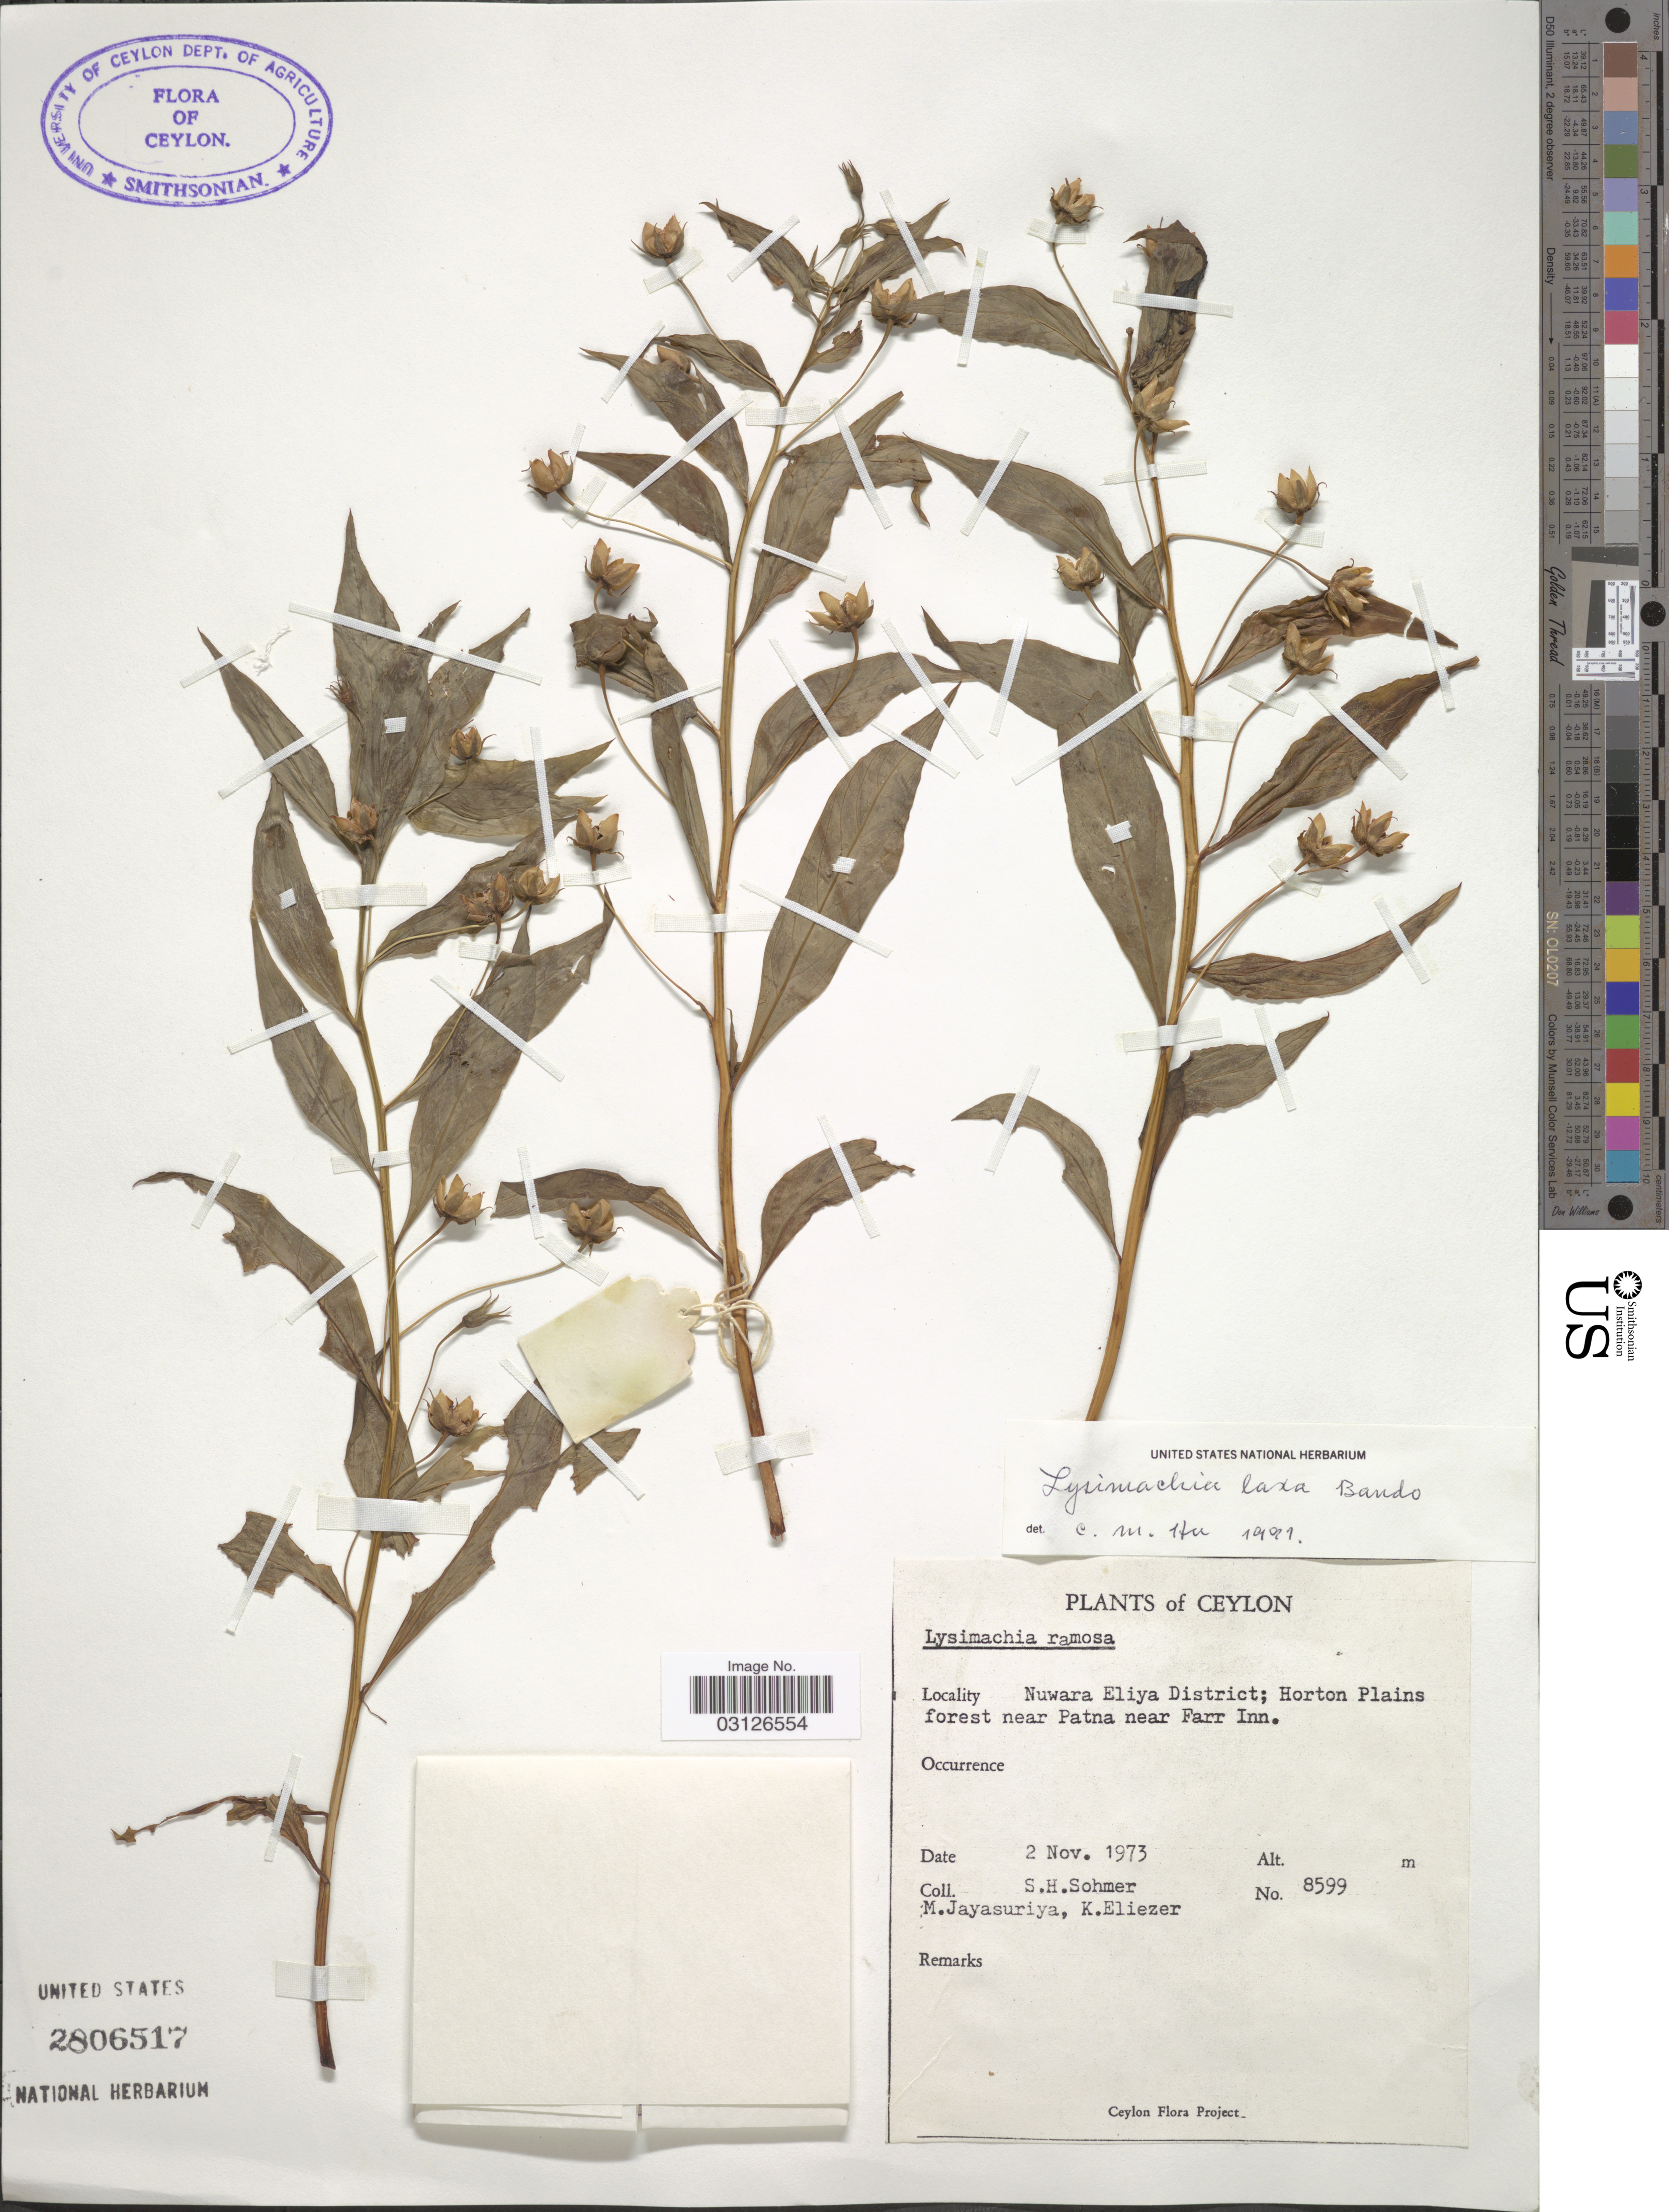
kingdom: Plantae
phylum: Tracheophyta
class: Magnoliopsida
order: Ericales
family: Primulaceae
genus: Lysimachia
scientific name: Lysimachia laxa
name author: Baudo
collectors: S. H. Sohmer, M. Jayasuriya & K. Eliezer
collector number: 8599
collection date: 1973-11-02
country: Sri Lanka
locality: Ceylon. Nuwara Eliya District; Horton Plains forest near Patna near Farr Inn.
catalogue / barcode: US 2806517